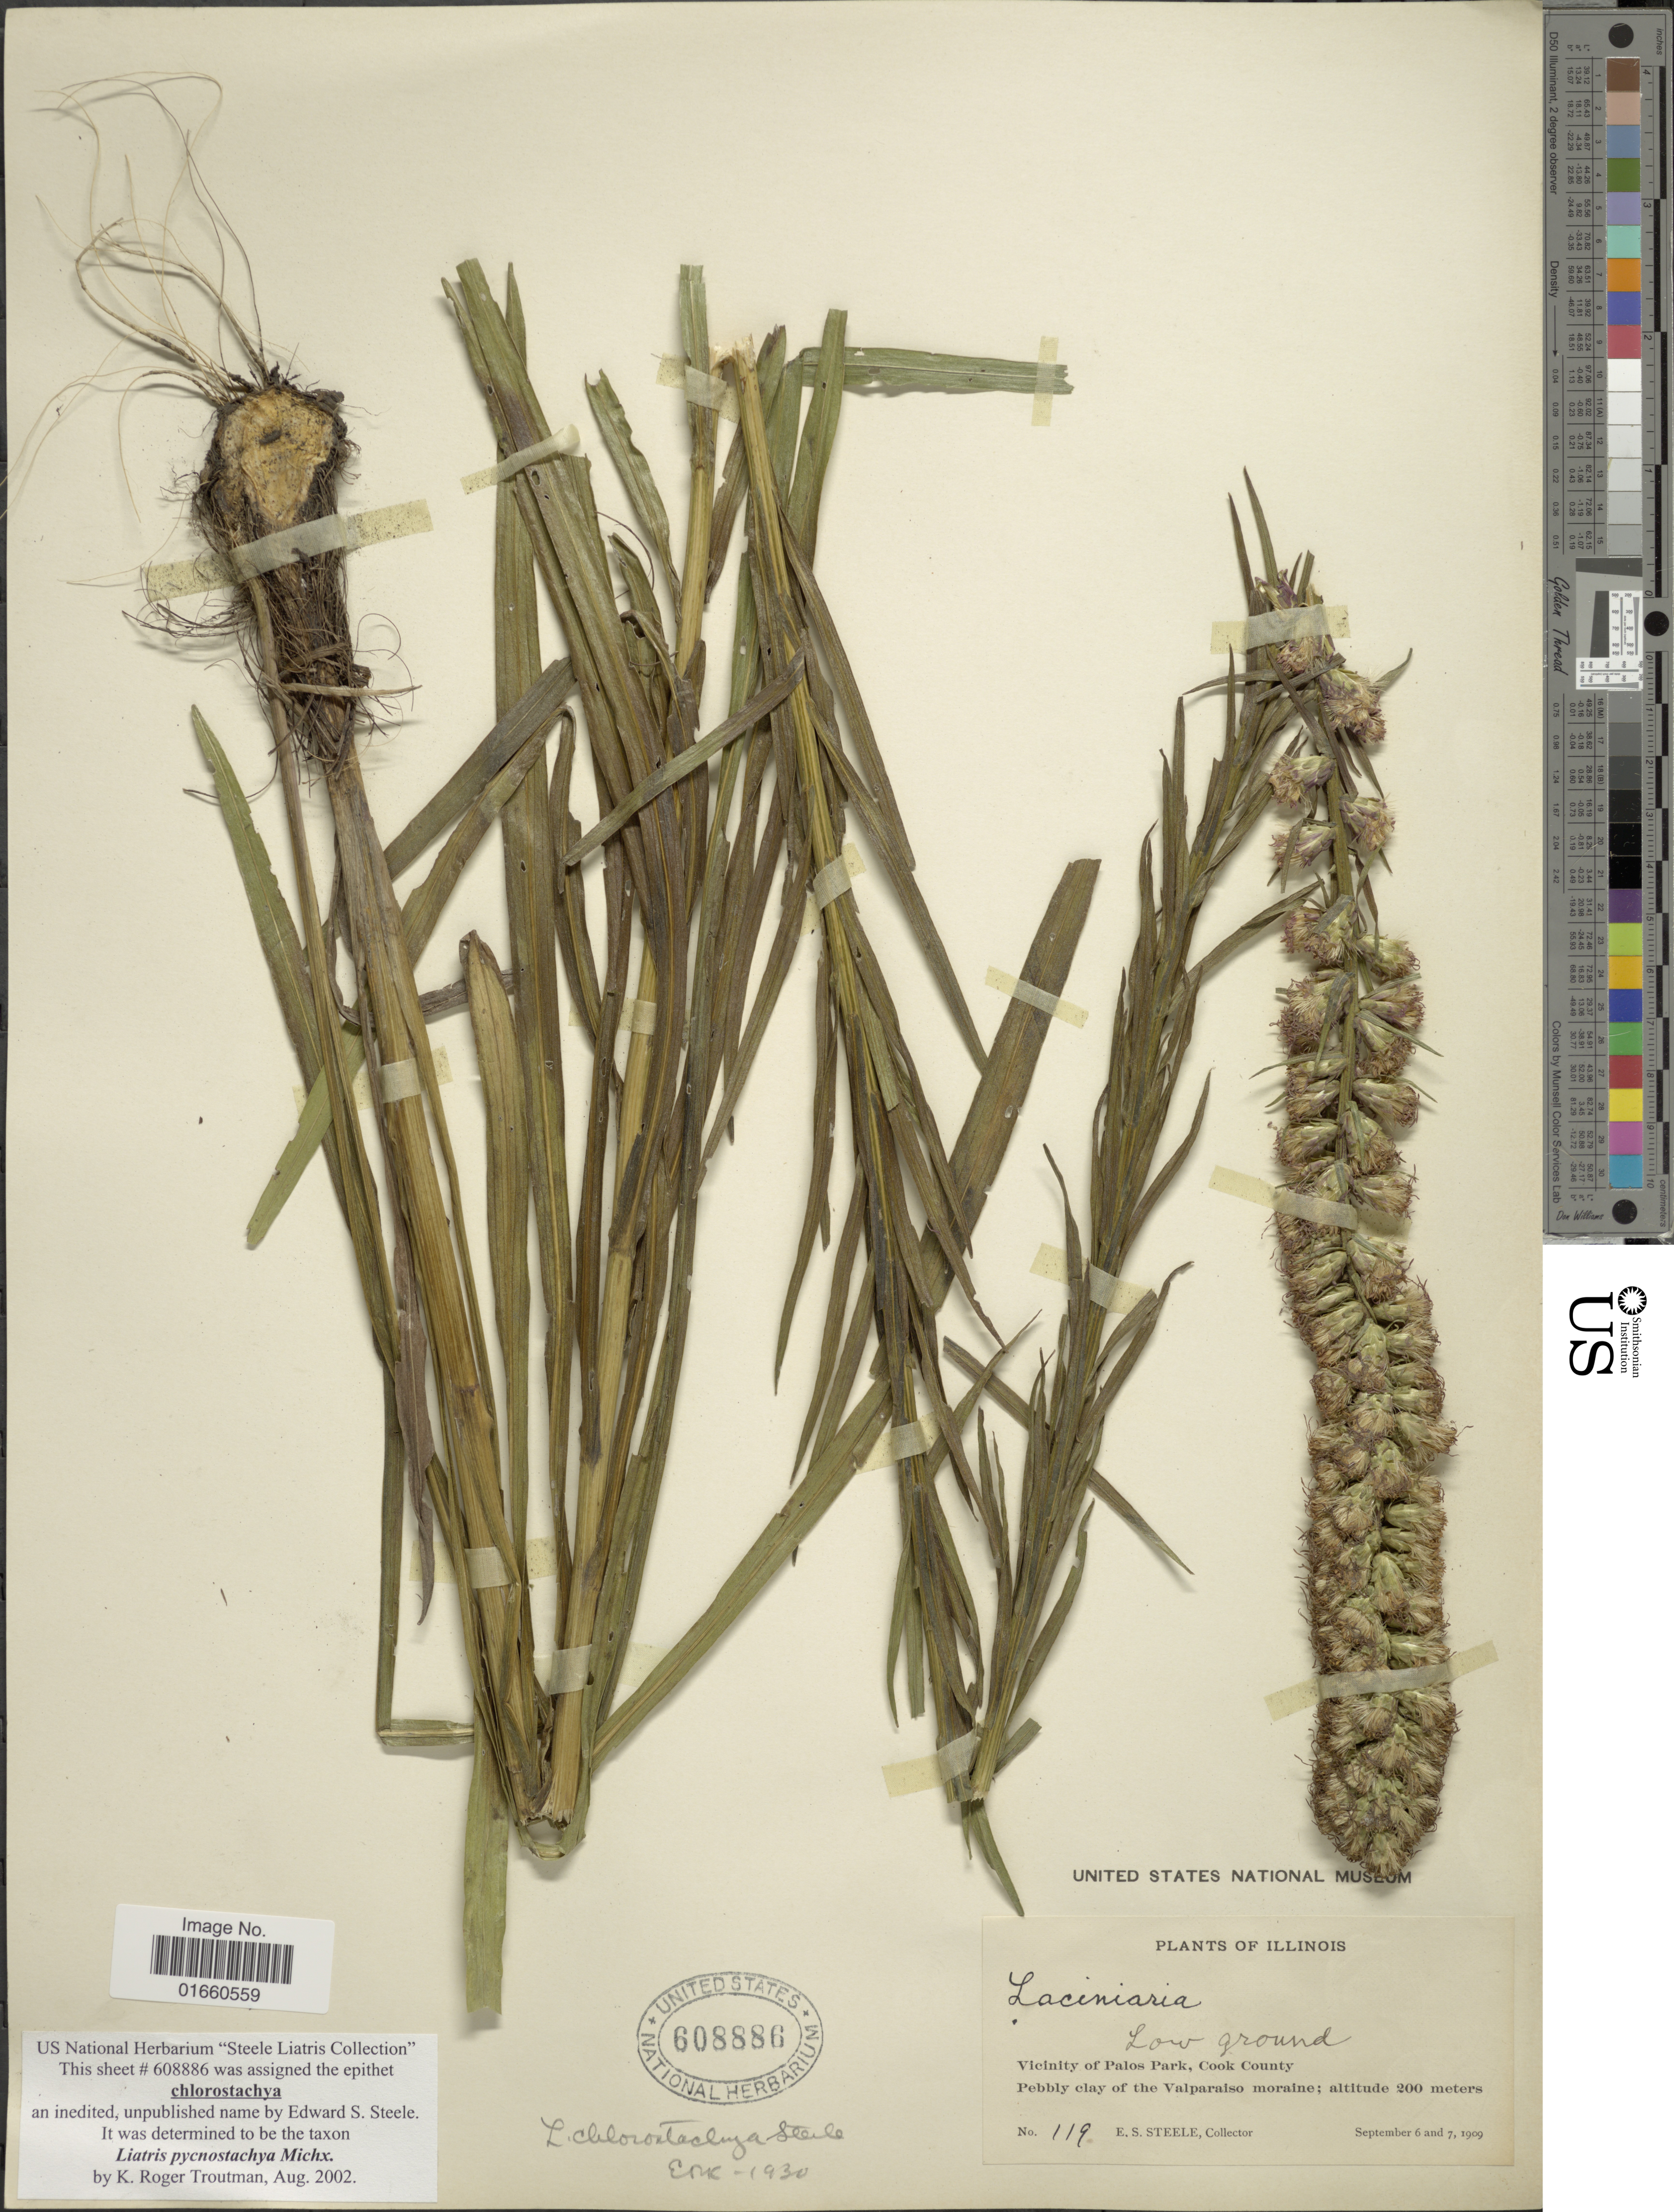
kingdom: Plantae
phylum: Tracheophyta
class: Magnoliopsida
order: Asterales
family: Asteraceae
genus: Liatris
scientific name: Liatris pycnostachya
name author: Michx.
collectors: E. Steele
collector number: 119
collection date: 1909-09-06/1909-09-07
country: United States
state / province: Illinois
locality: Vicinity of Palos Park, Cook County, Pebbly clay of the Valparaiso moraine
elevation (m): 200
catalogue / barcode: US 608886